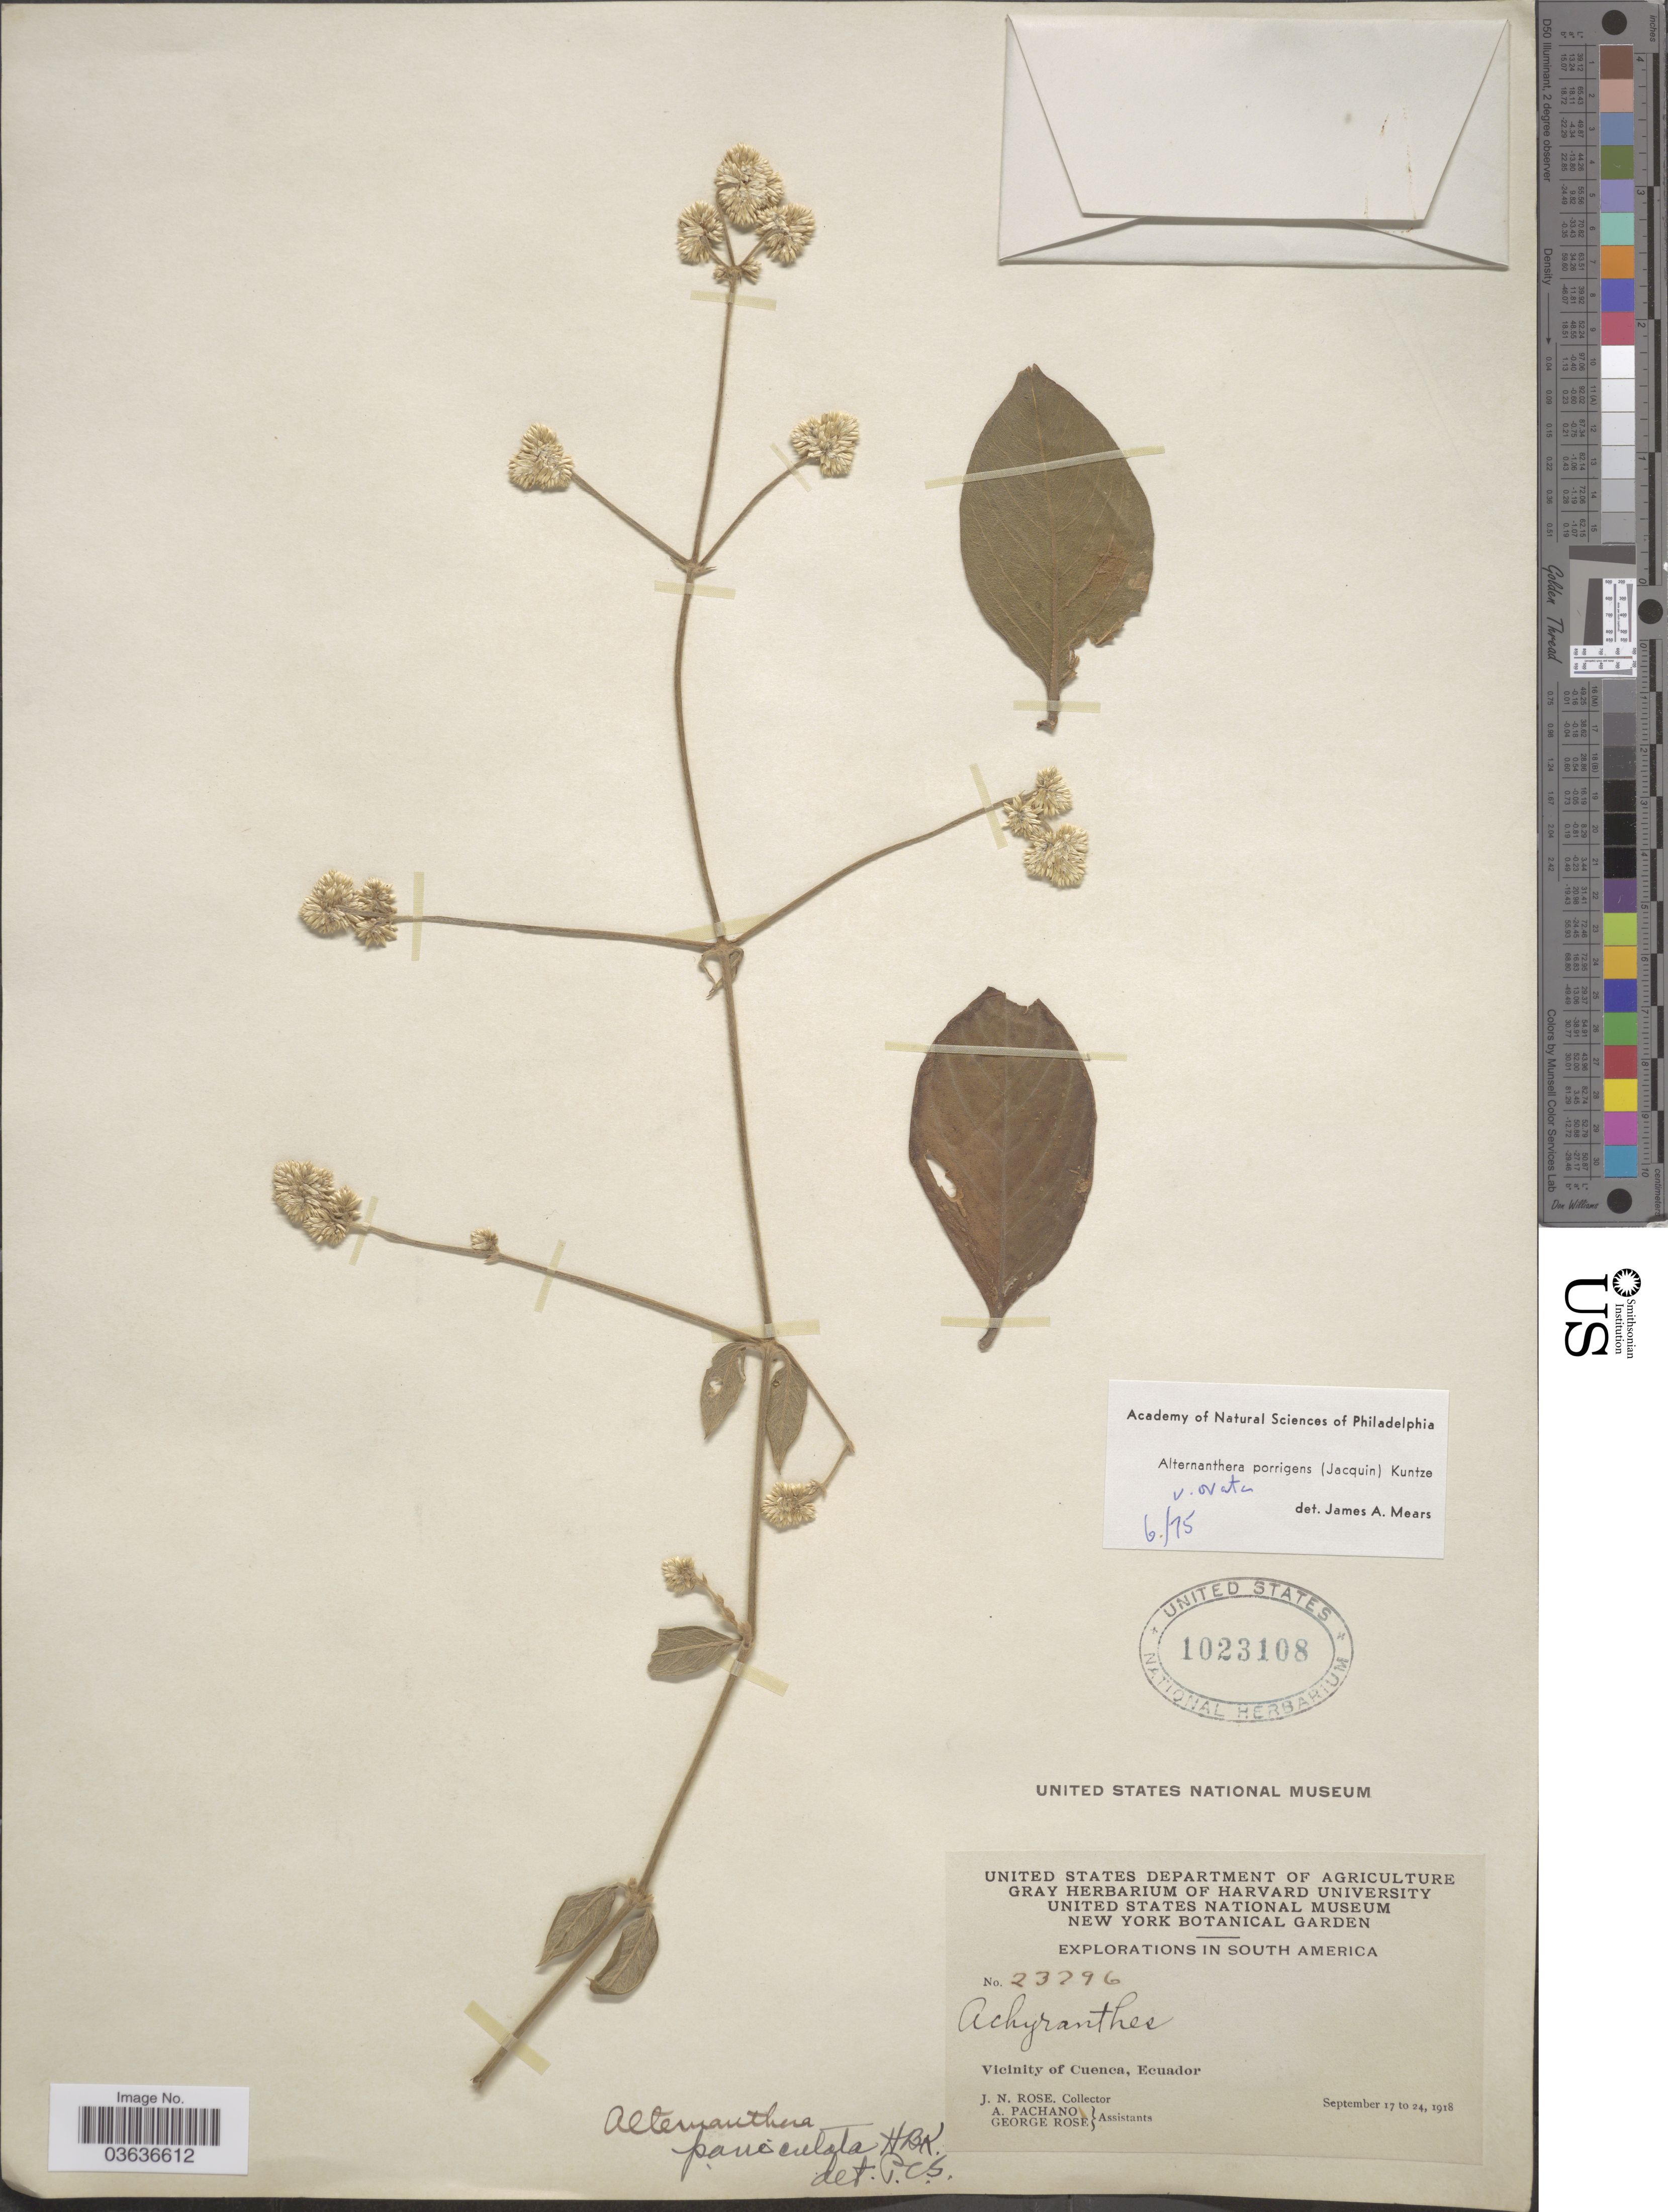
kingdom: Plantae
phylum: Tracheophyta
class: Magnoliopsida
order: Caryophyllales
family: Amaranthaceae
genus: Alternanthera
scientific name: Alternanthera porrigens var. ovata Mears var. nov. ined.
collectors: J. N. Rose, A. Pachano & G. Rose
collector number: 23296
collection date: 1918-09-17/1918-09-24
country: Ecuador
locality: Vicinity of Cuenca.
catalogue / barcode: US 1023108